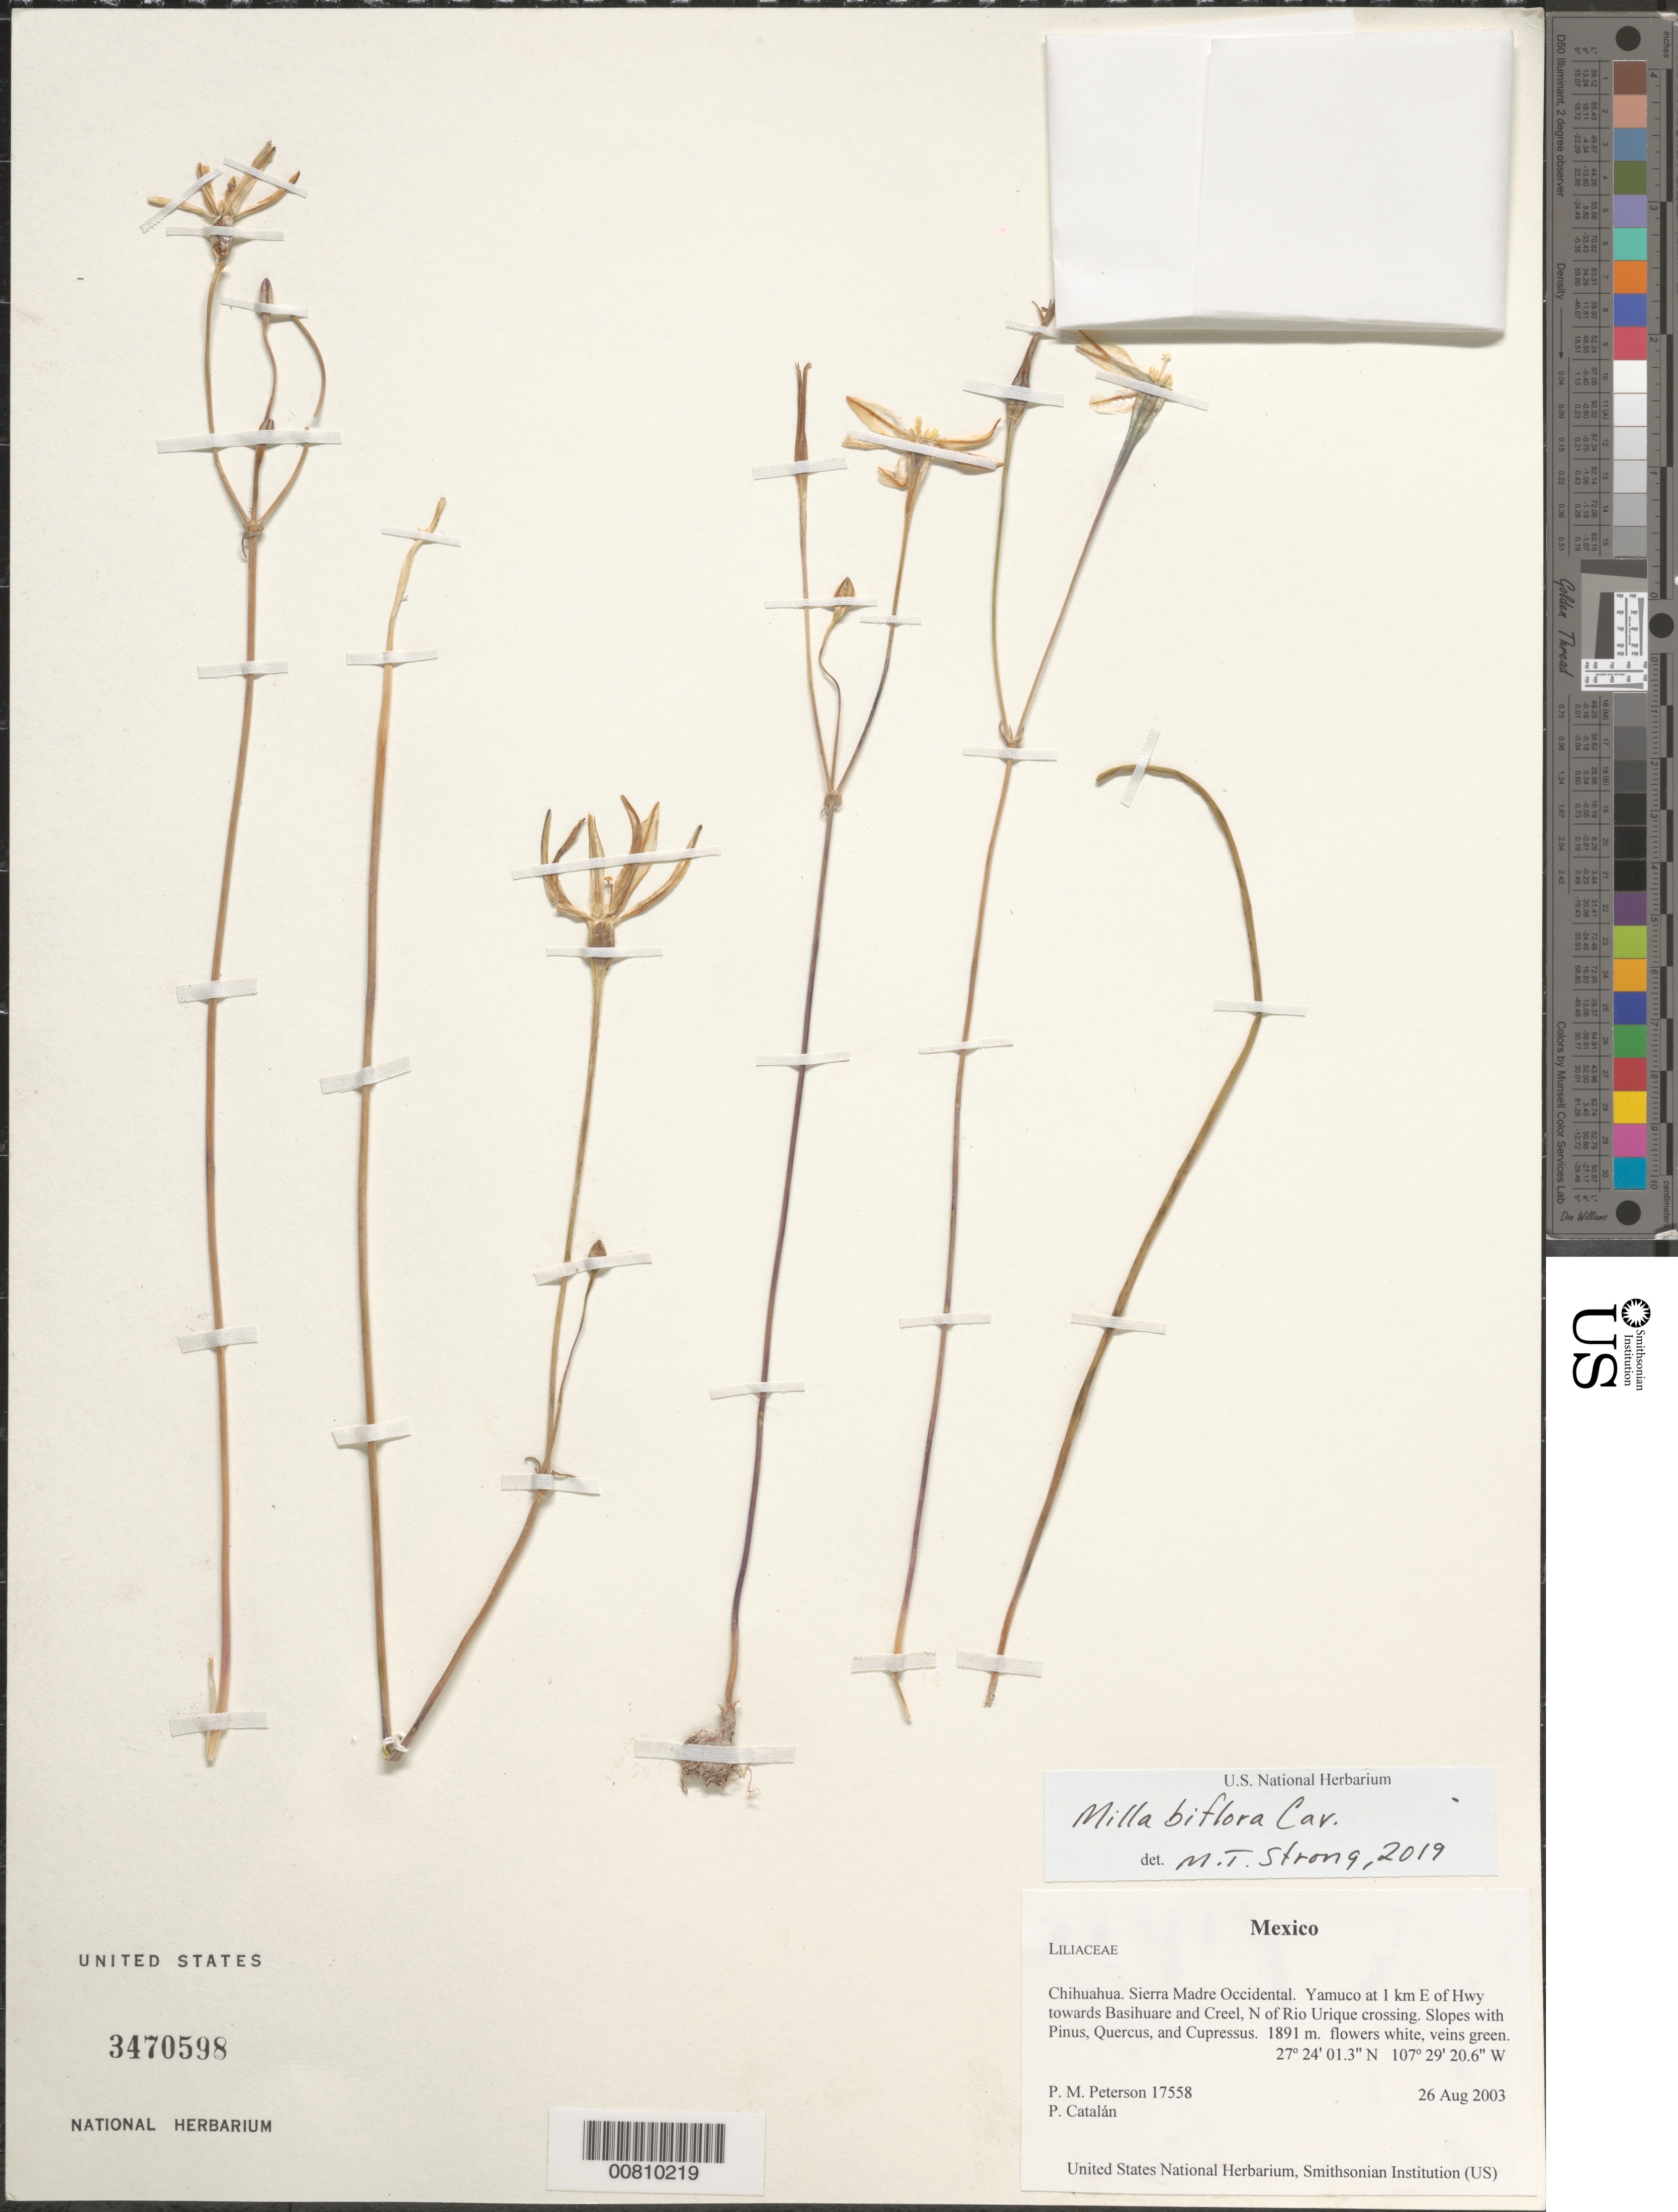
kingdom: Plantae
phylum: Tracheophyta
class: Liliopsida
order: Asparagales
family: Asparagaceae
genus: Milla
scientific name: Milla biflora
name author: Cav.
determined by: Strong, Mark T., (BOT), Smithsonian Institution - National Museum of Natural History (UNITED STATES)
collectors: P. M. Peterson & P. Catalán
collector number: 17558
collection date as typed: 26 Aug 2003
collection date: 2003-08-26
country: Mexico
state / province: Chihuahua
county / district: Sierra Madre Occidental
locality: Yamuco at 1 km E of Hwy towards Basihuare and Creel, N of Rio Urique crossing. Slopes with Pinus, Quercus, and Cupressus.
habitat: flowers white, veins green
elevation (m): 1891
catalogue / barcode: US 3470598